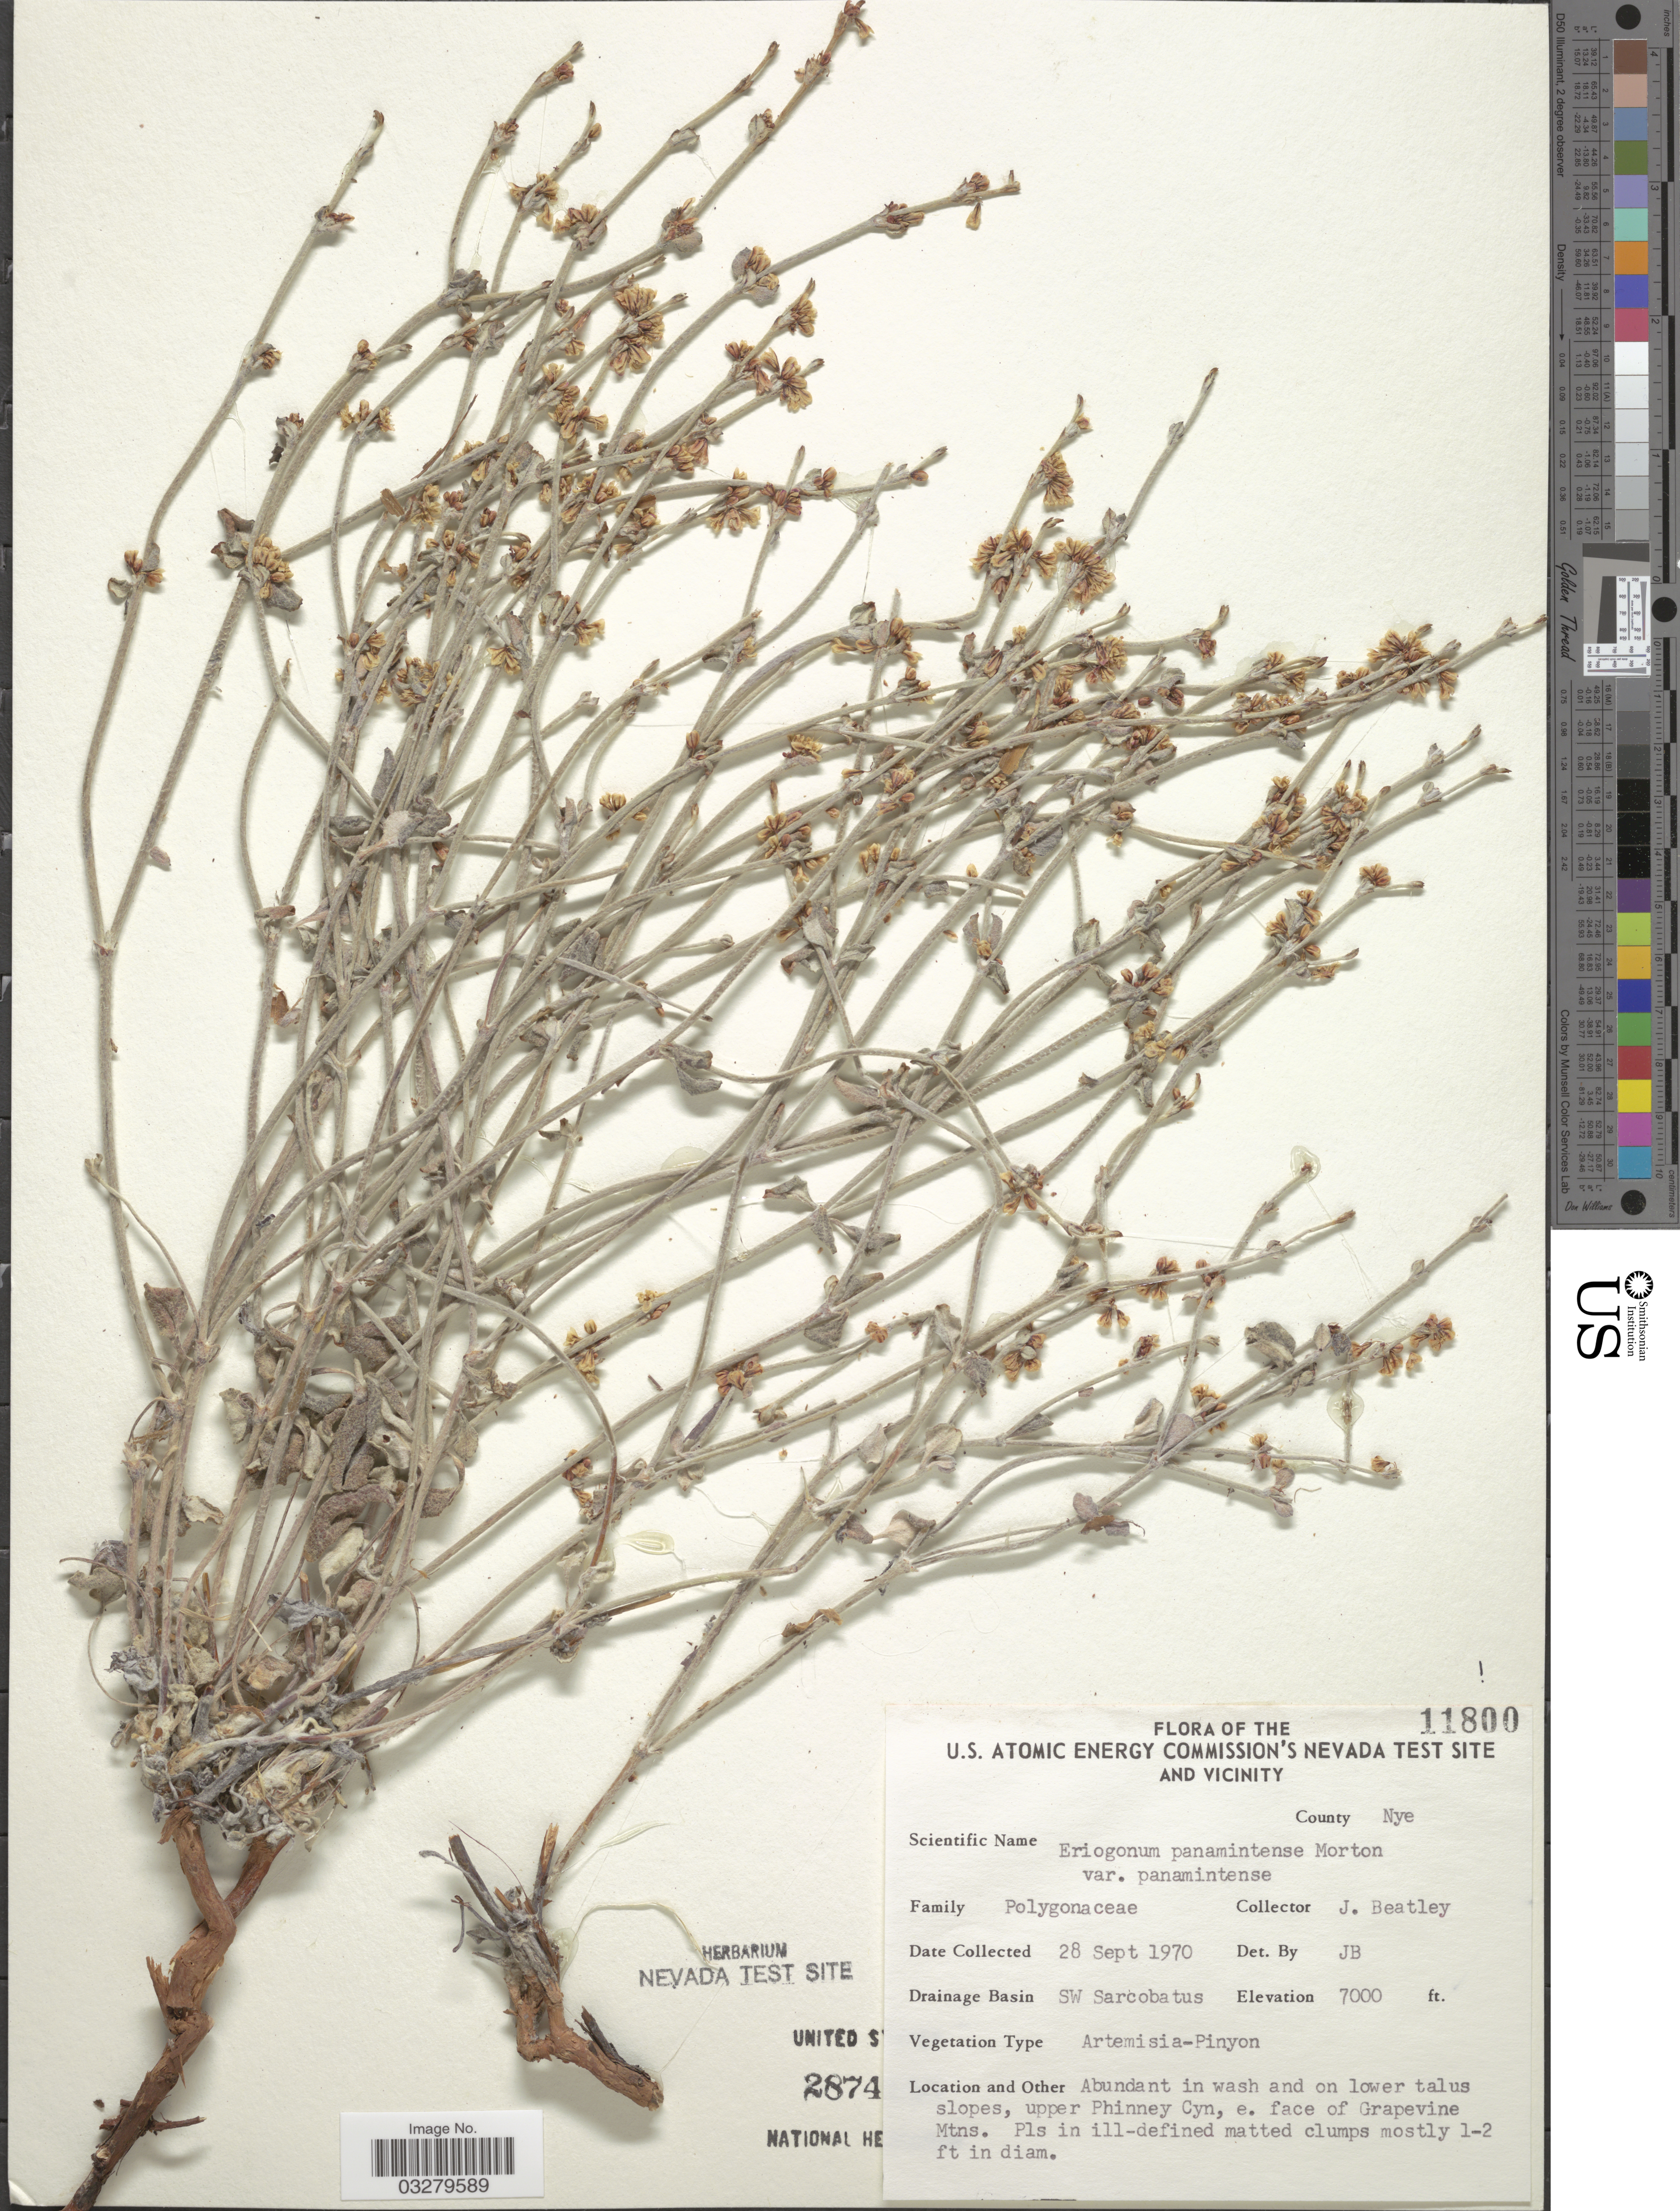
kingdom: Plantae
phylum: Tracheophyta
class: Magnoliopsida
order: Caryophyllales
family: Polygonaceae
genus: Eriogonum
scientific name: Eriogonum panamintense var. panamintense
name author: C.V. Morton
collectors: J. C. Beatley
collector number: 11800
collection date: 1970-09-28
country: United States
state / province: Nevada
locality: U.S. Atomic Energy Commission's Nevada Test Site and Vicinity. County Nye. Drainage Basin SW Sarcobatus. Upper Phinney Cyn, e. face of Grapevine Mtns.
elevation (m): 2134